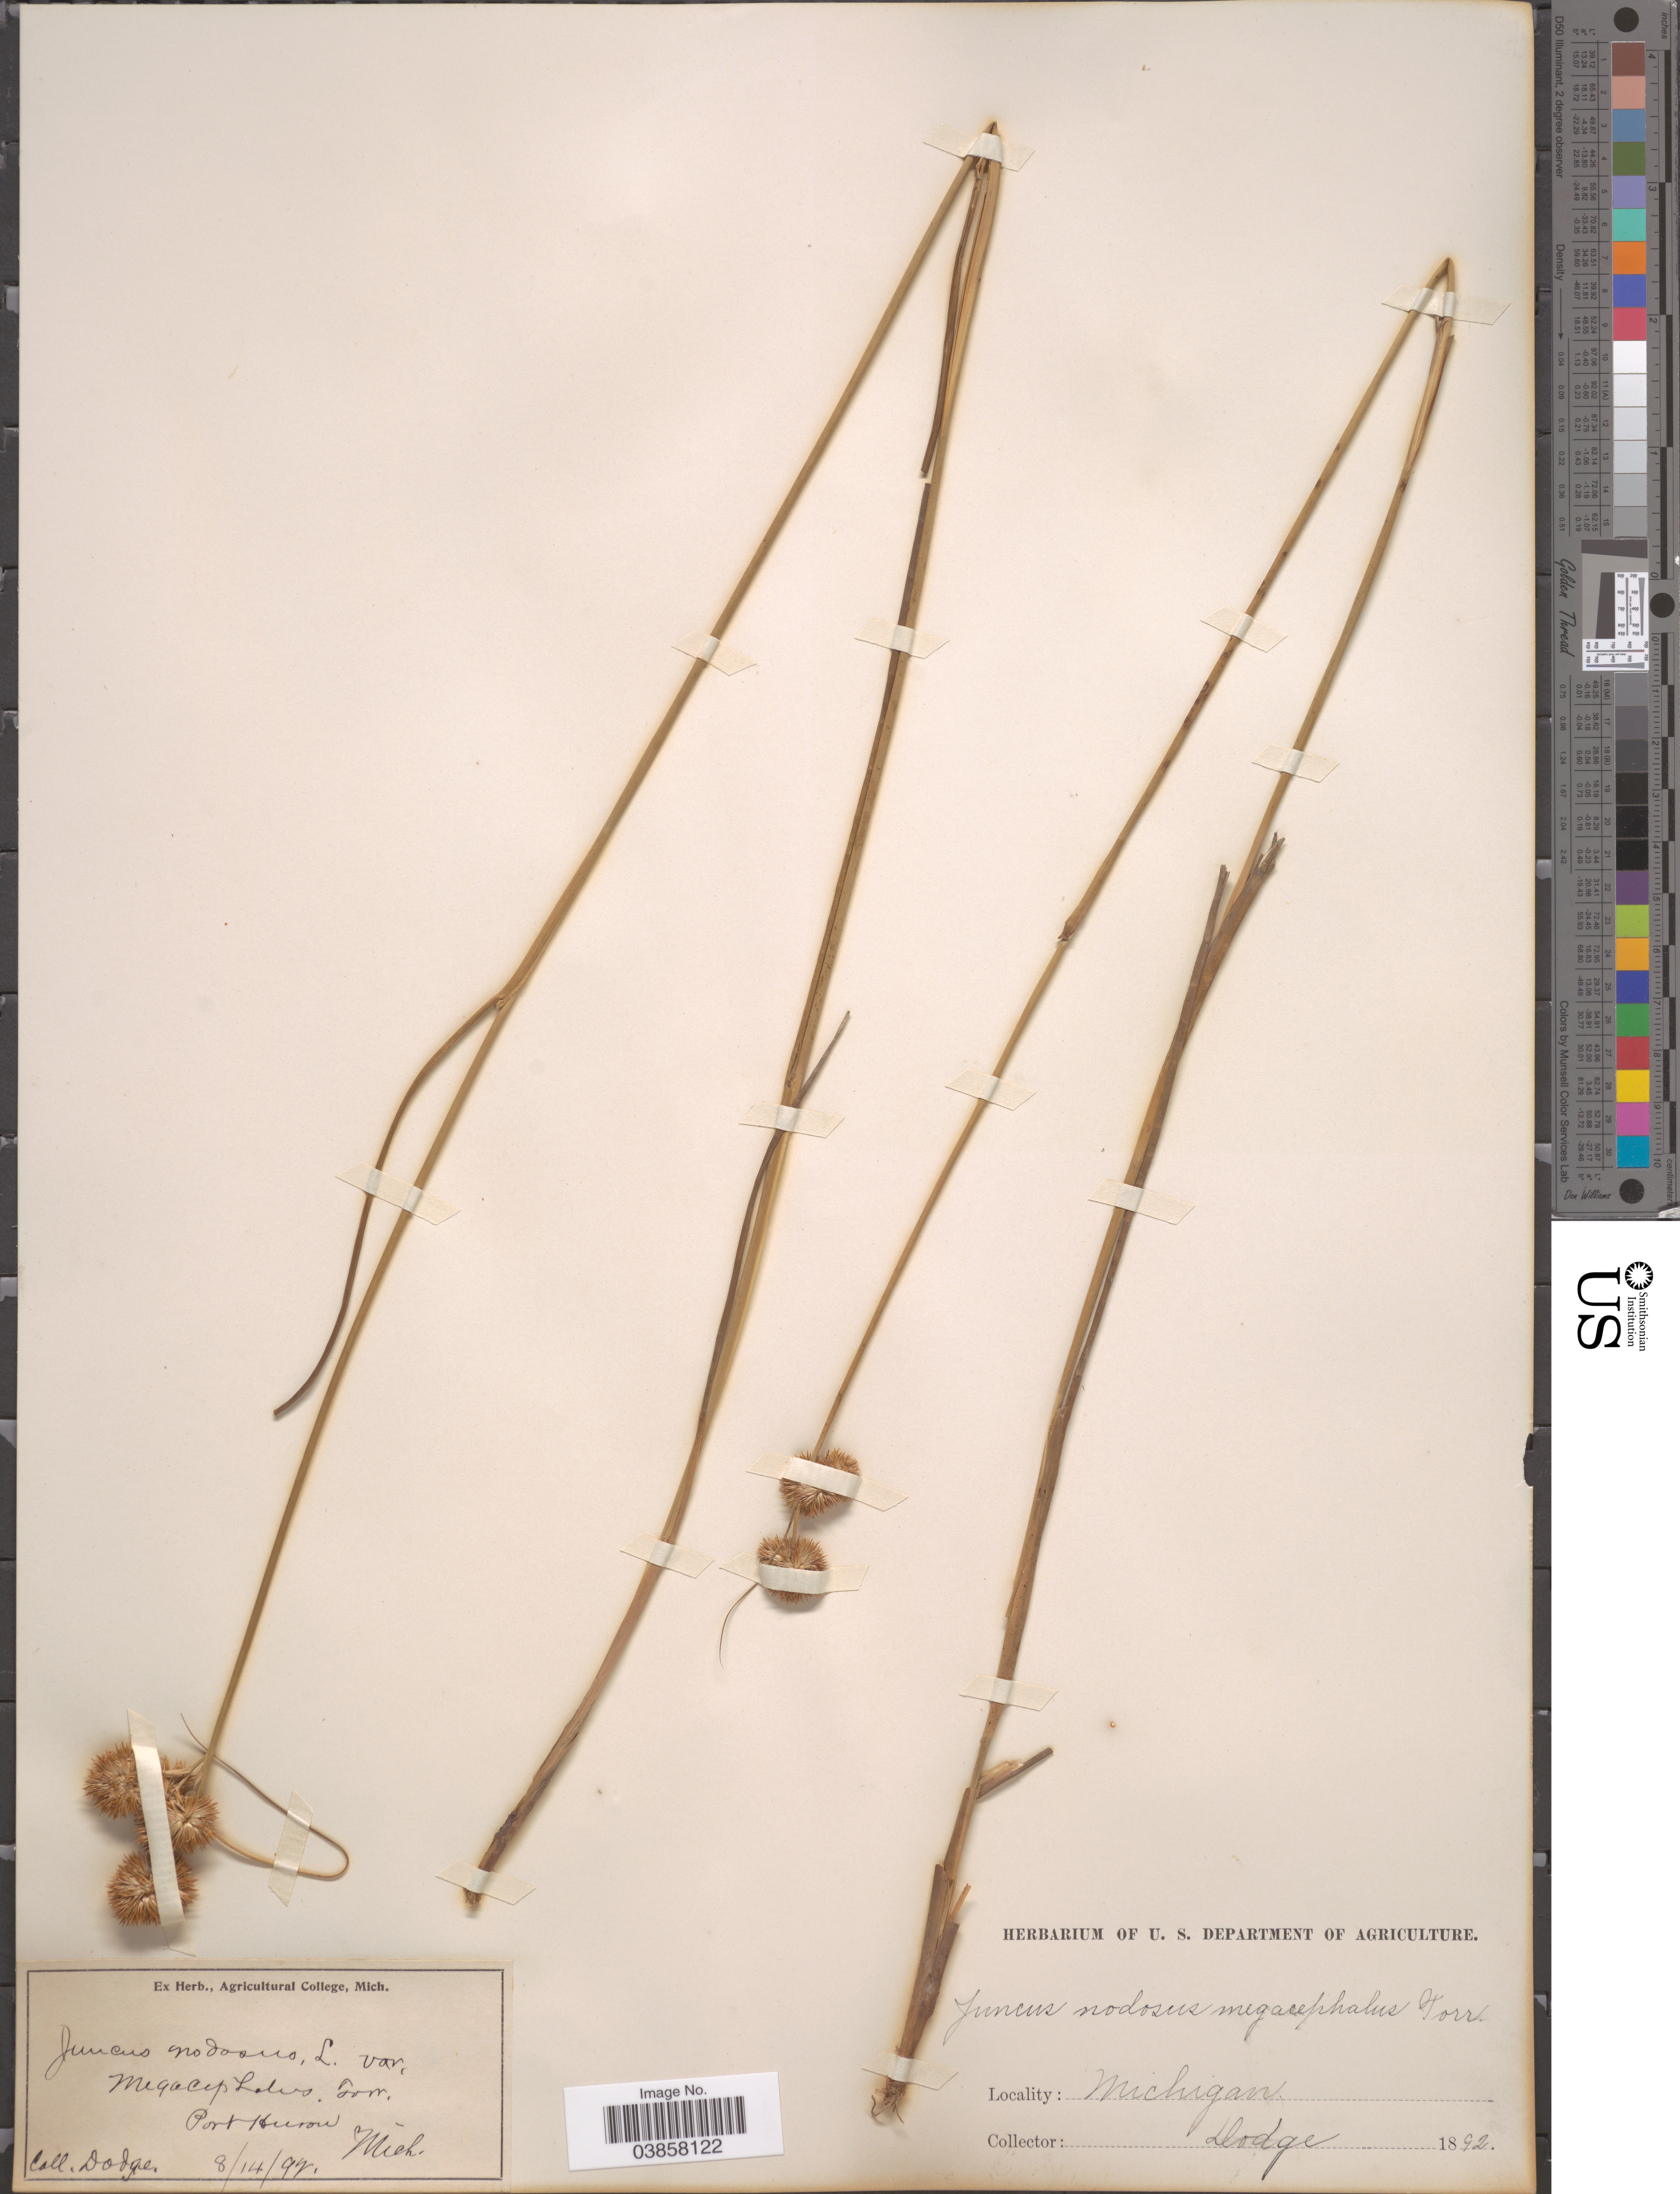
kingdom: Plantae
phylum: Tracheophyta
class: Liliopsida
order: Poales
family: Juncaceae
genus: Juncus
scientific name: Juncus torreyi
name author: Coville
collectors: -. Dodge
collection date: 1892-08-14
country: United States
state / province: Michigan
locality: Port Huron.